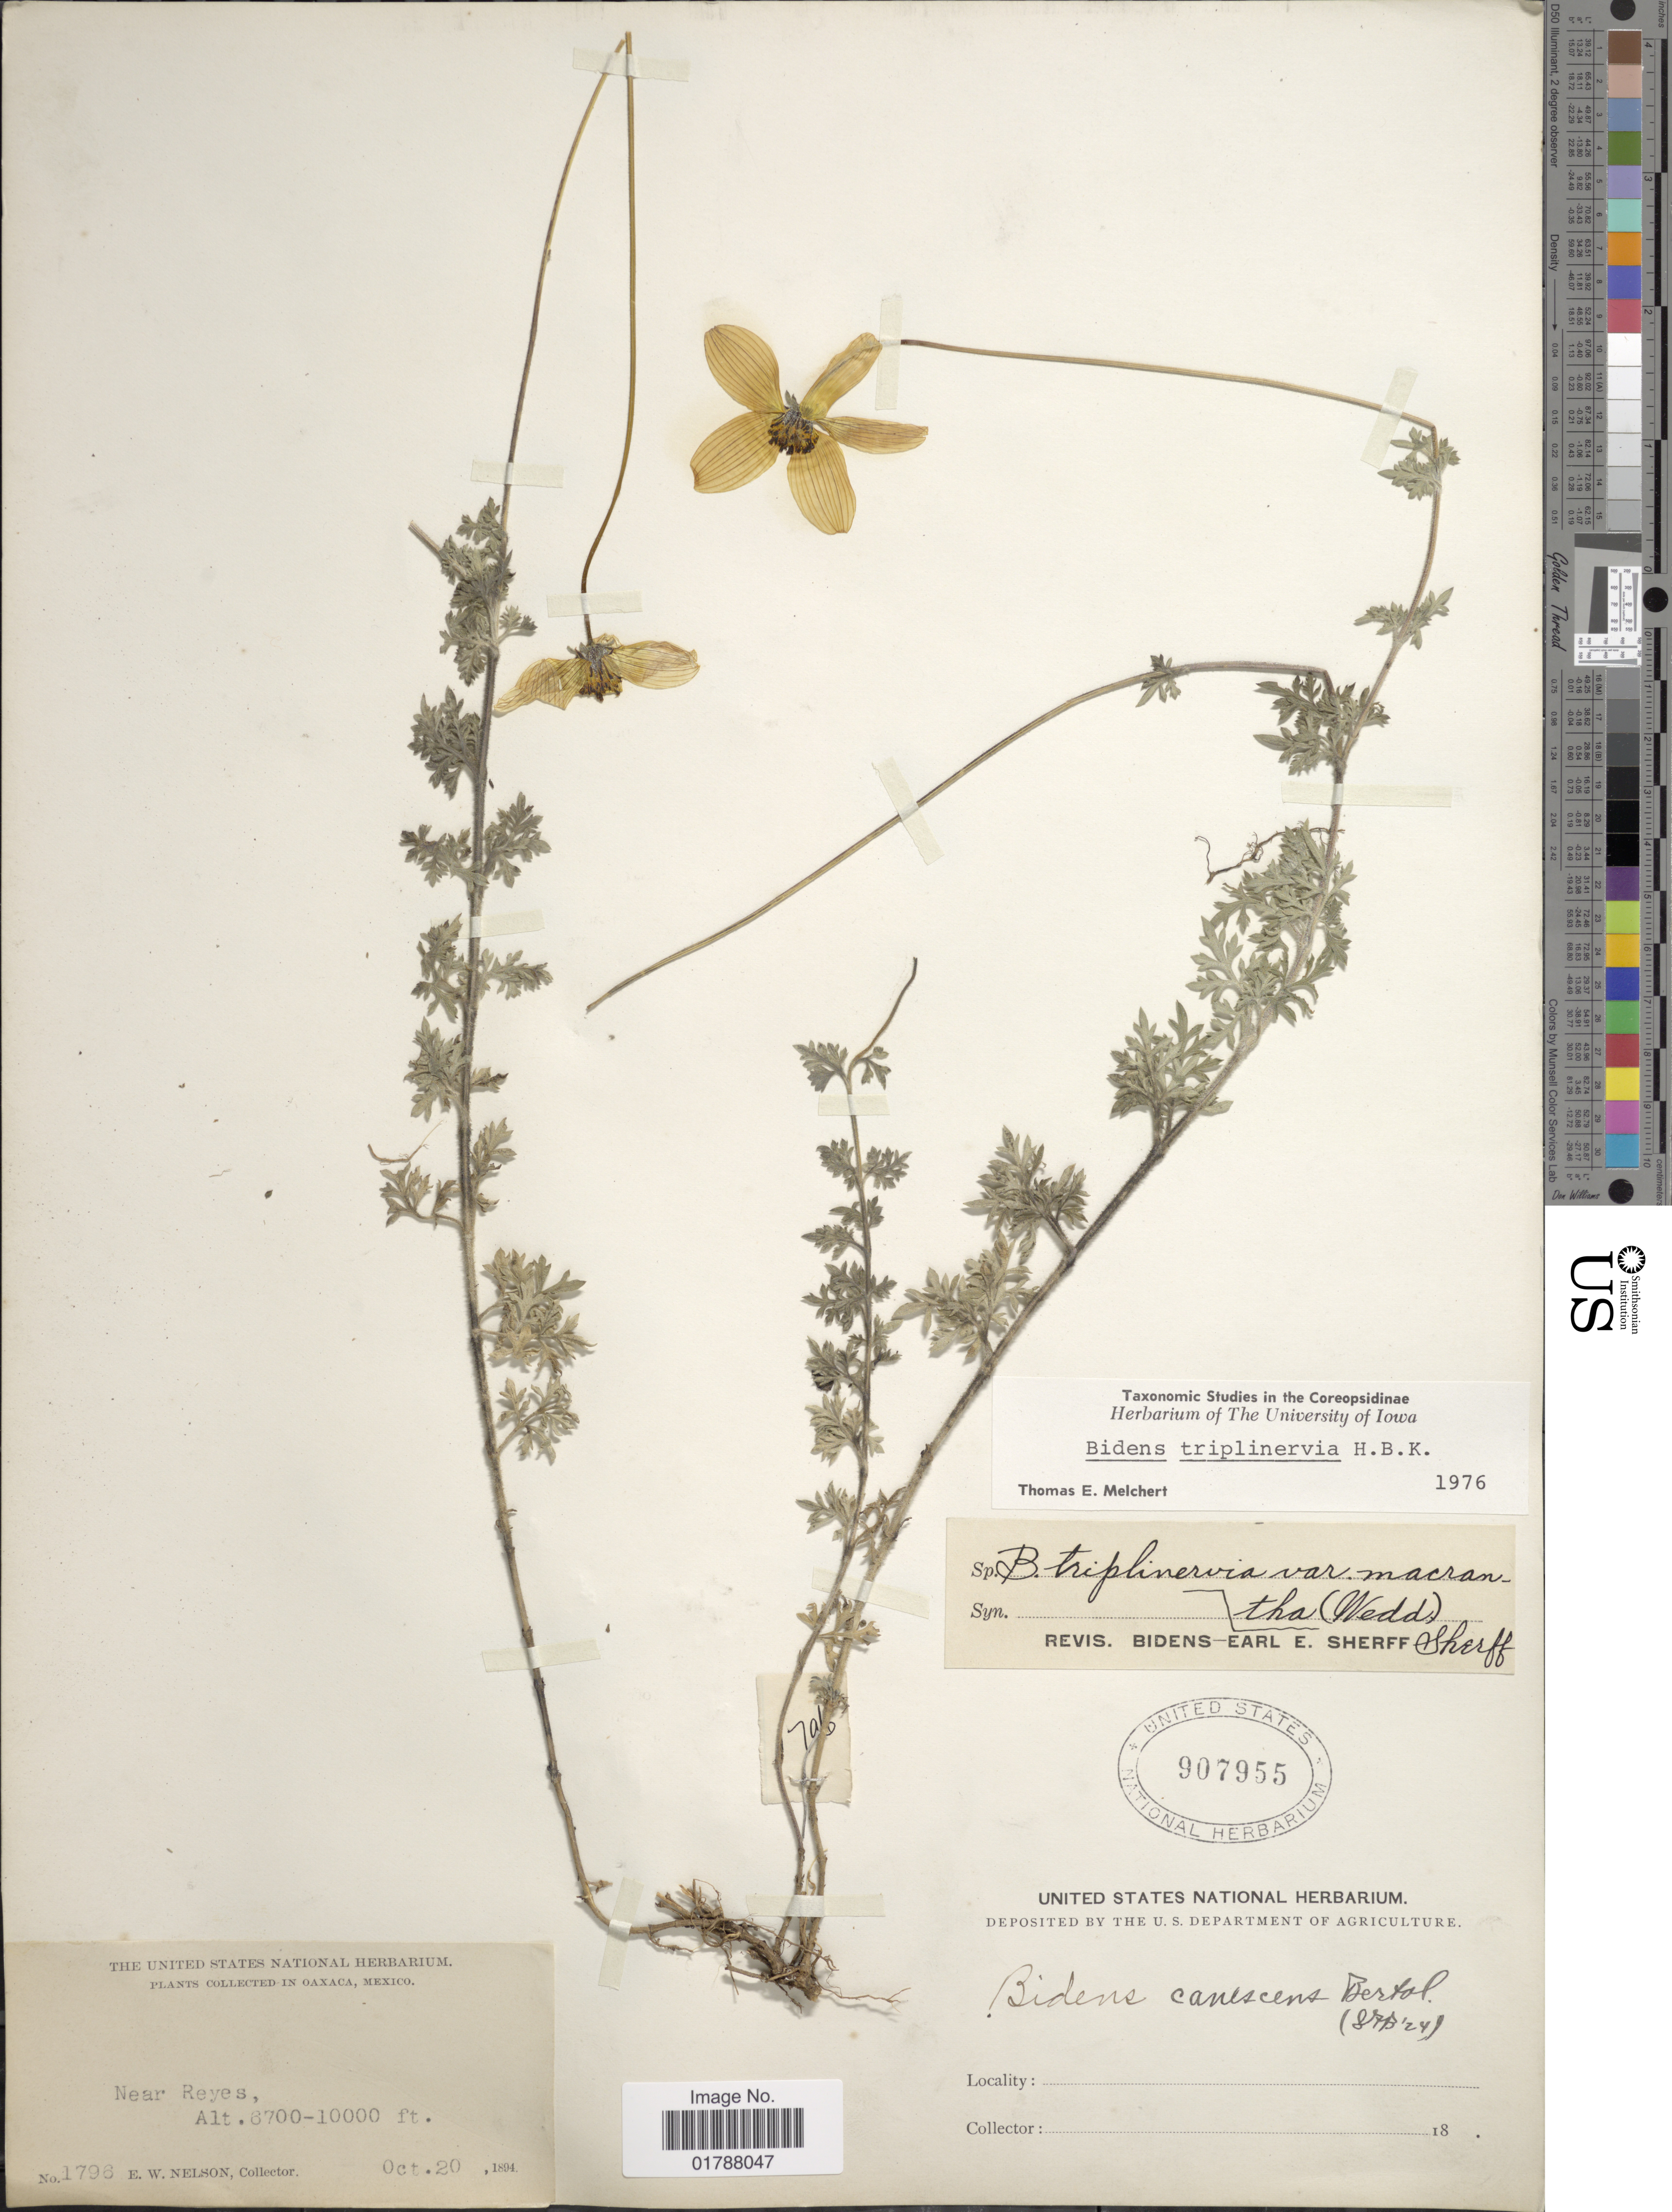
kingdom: Plantae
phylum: Tracheophyta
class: Magnoliopsida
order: Asterales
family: Asteraceae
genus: Bidens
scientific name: Bidens triplinervia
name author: Kunth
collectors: E. W. Nelson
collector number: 1796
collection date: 1894-10-20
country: Mexico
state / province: Oaxaca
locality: In Oaxaca, Mexico, Near Reyes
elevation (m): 2042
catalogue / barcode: US 907955